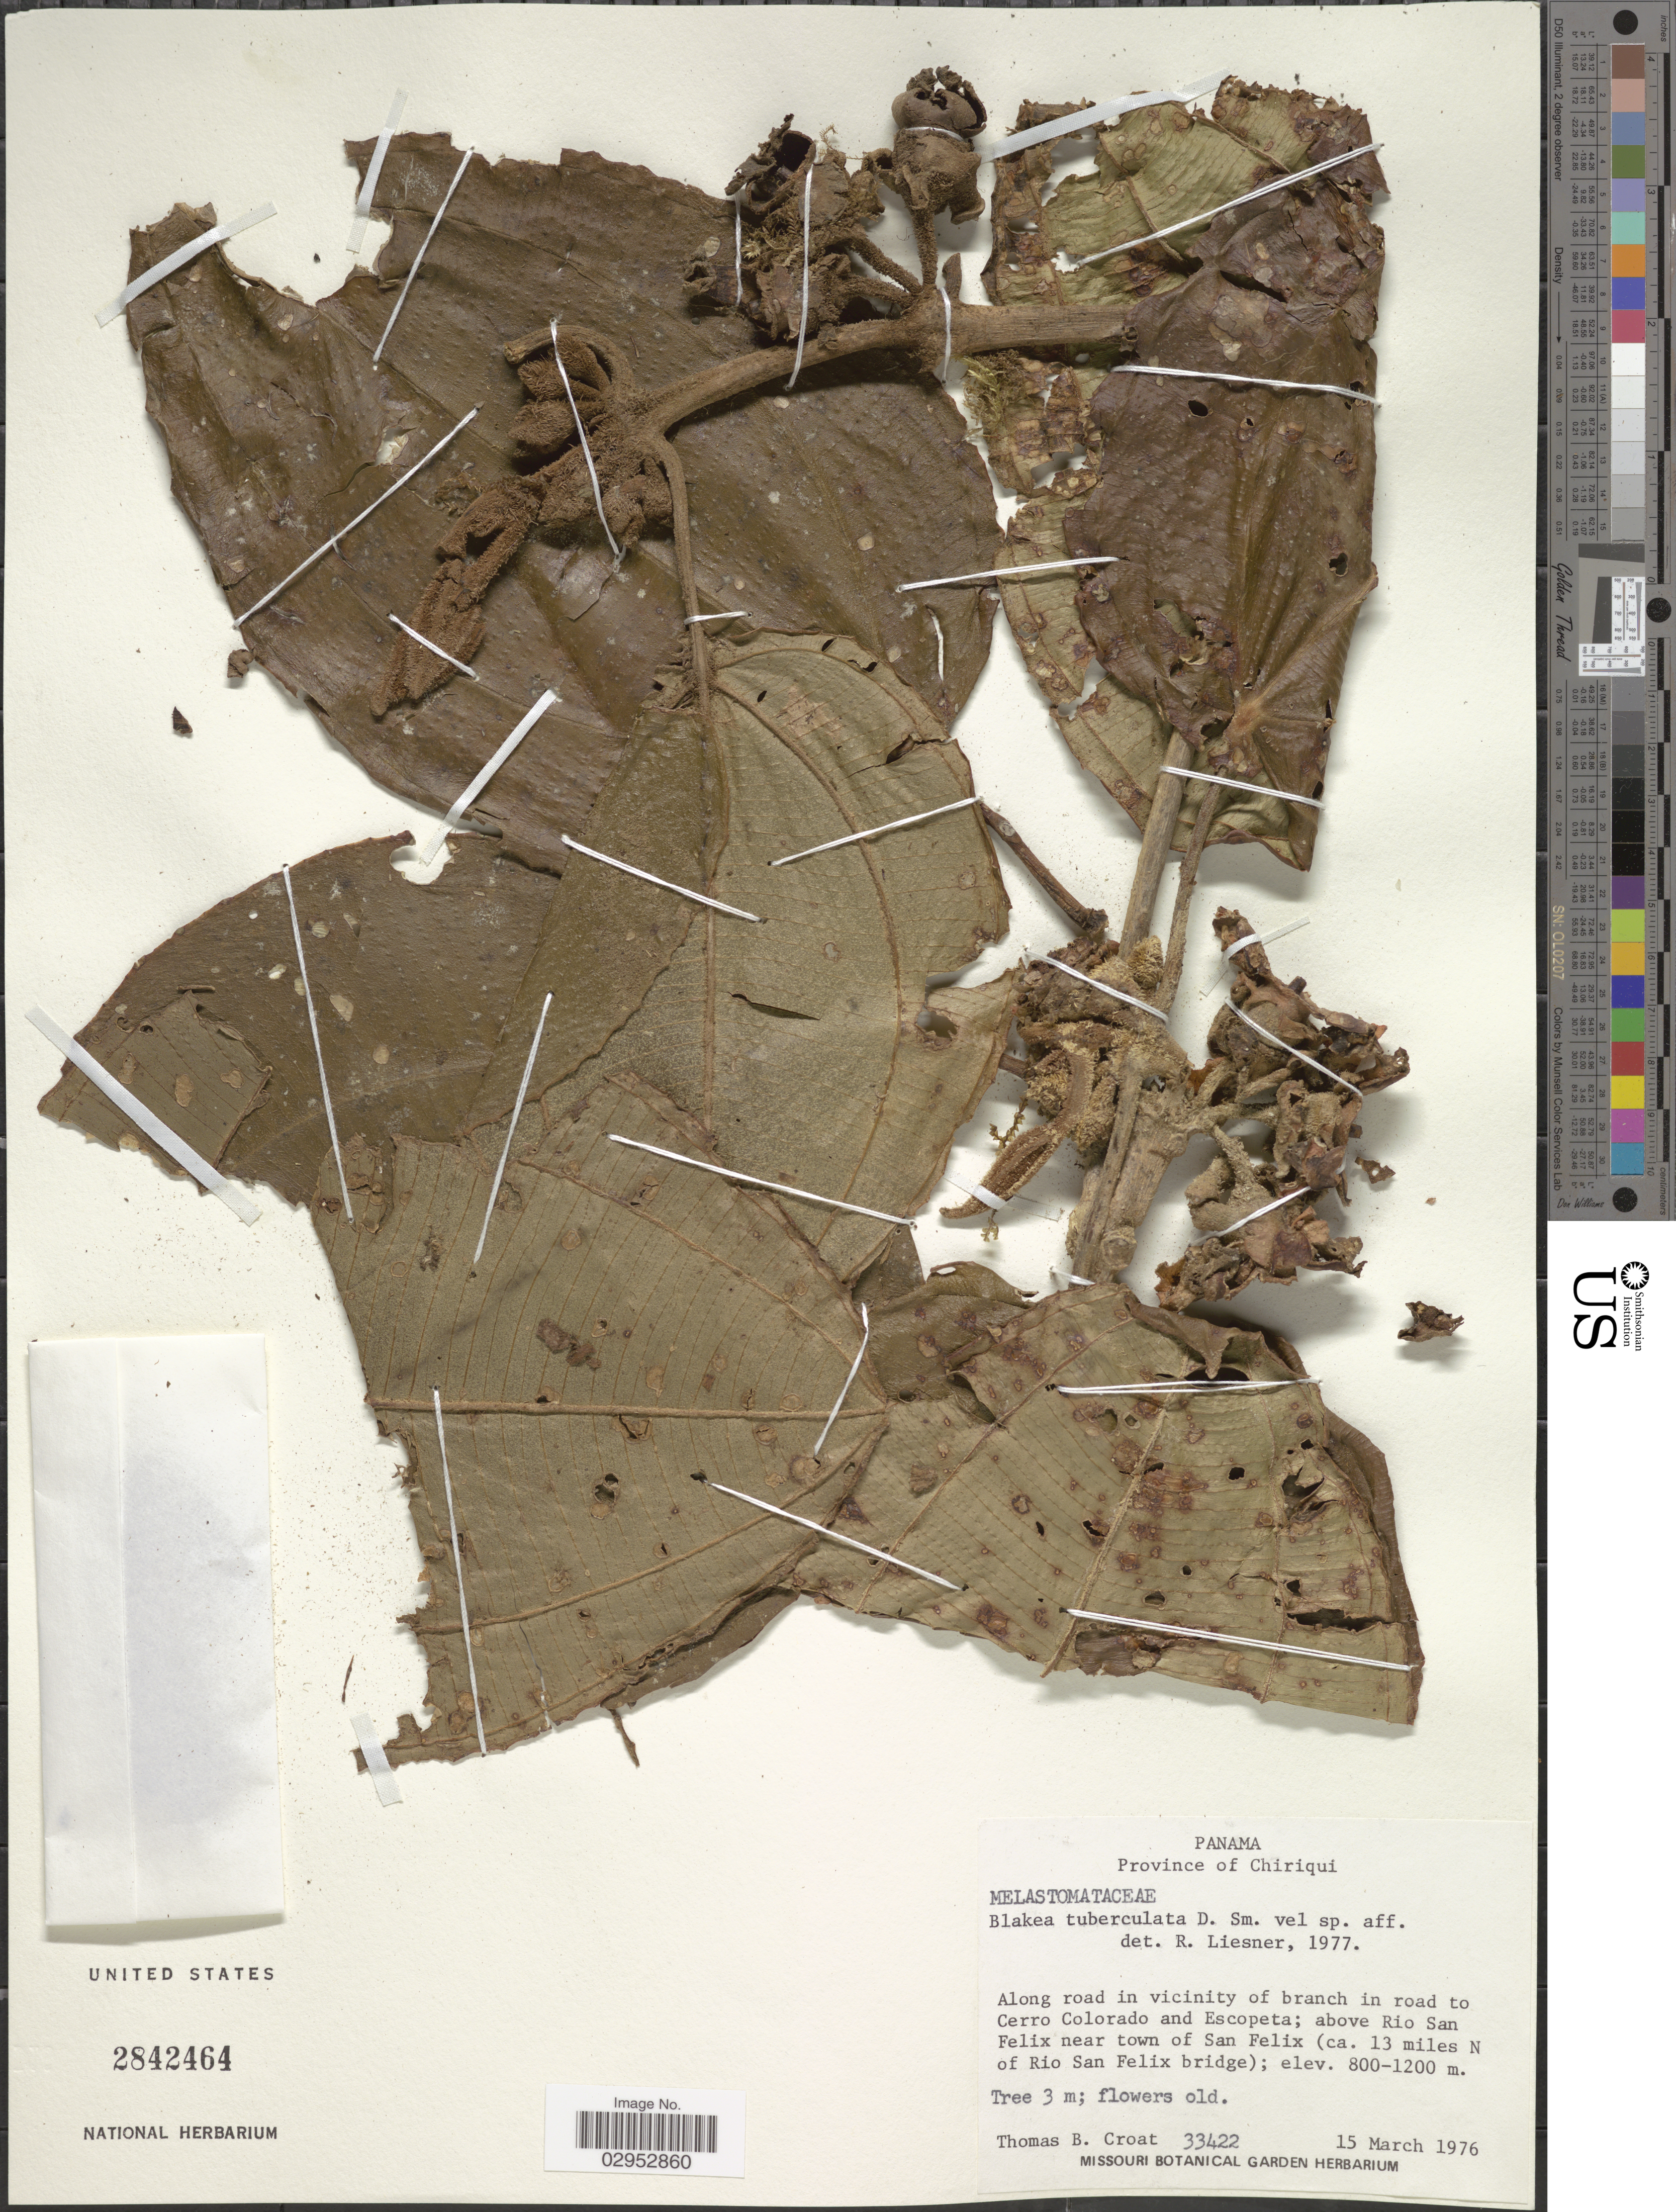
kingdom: Plantae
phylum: Tracheophyta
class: Magnoliopsida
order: Myrtales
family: Melastomataceae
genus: Blakea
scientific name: Blakea tuberculata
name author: Donn. Sm.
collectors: T. B. Croat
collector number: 33422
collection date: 1976-03-15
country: Panama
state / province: Chiriqui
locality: Along road in vicinity of branch in road to Cerro Colorado and Escopeta; above Rio San Felix near town of San Felix (ca. 13 miles N of Rio San Felix bridge).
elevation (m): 800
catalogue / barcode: US 2842464